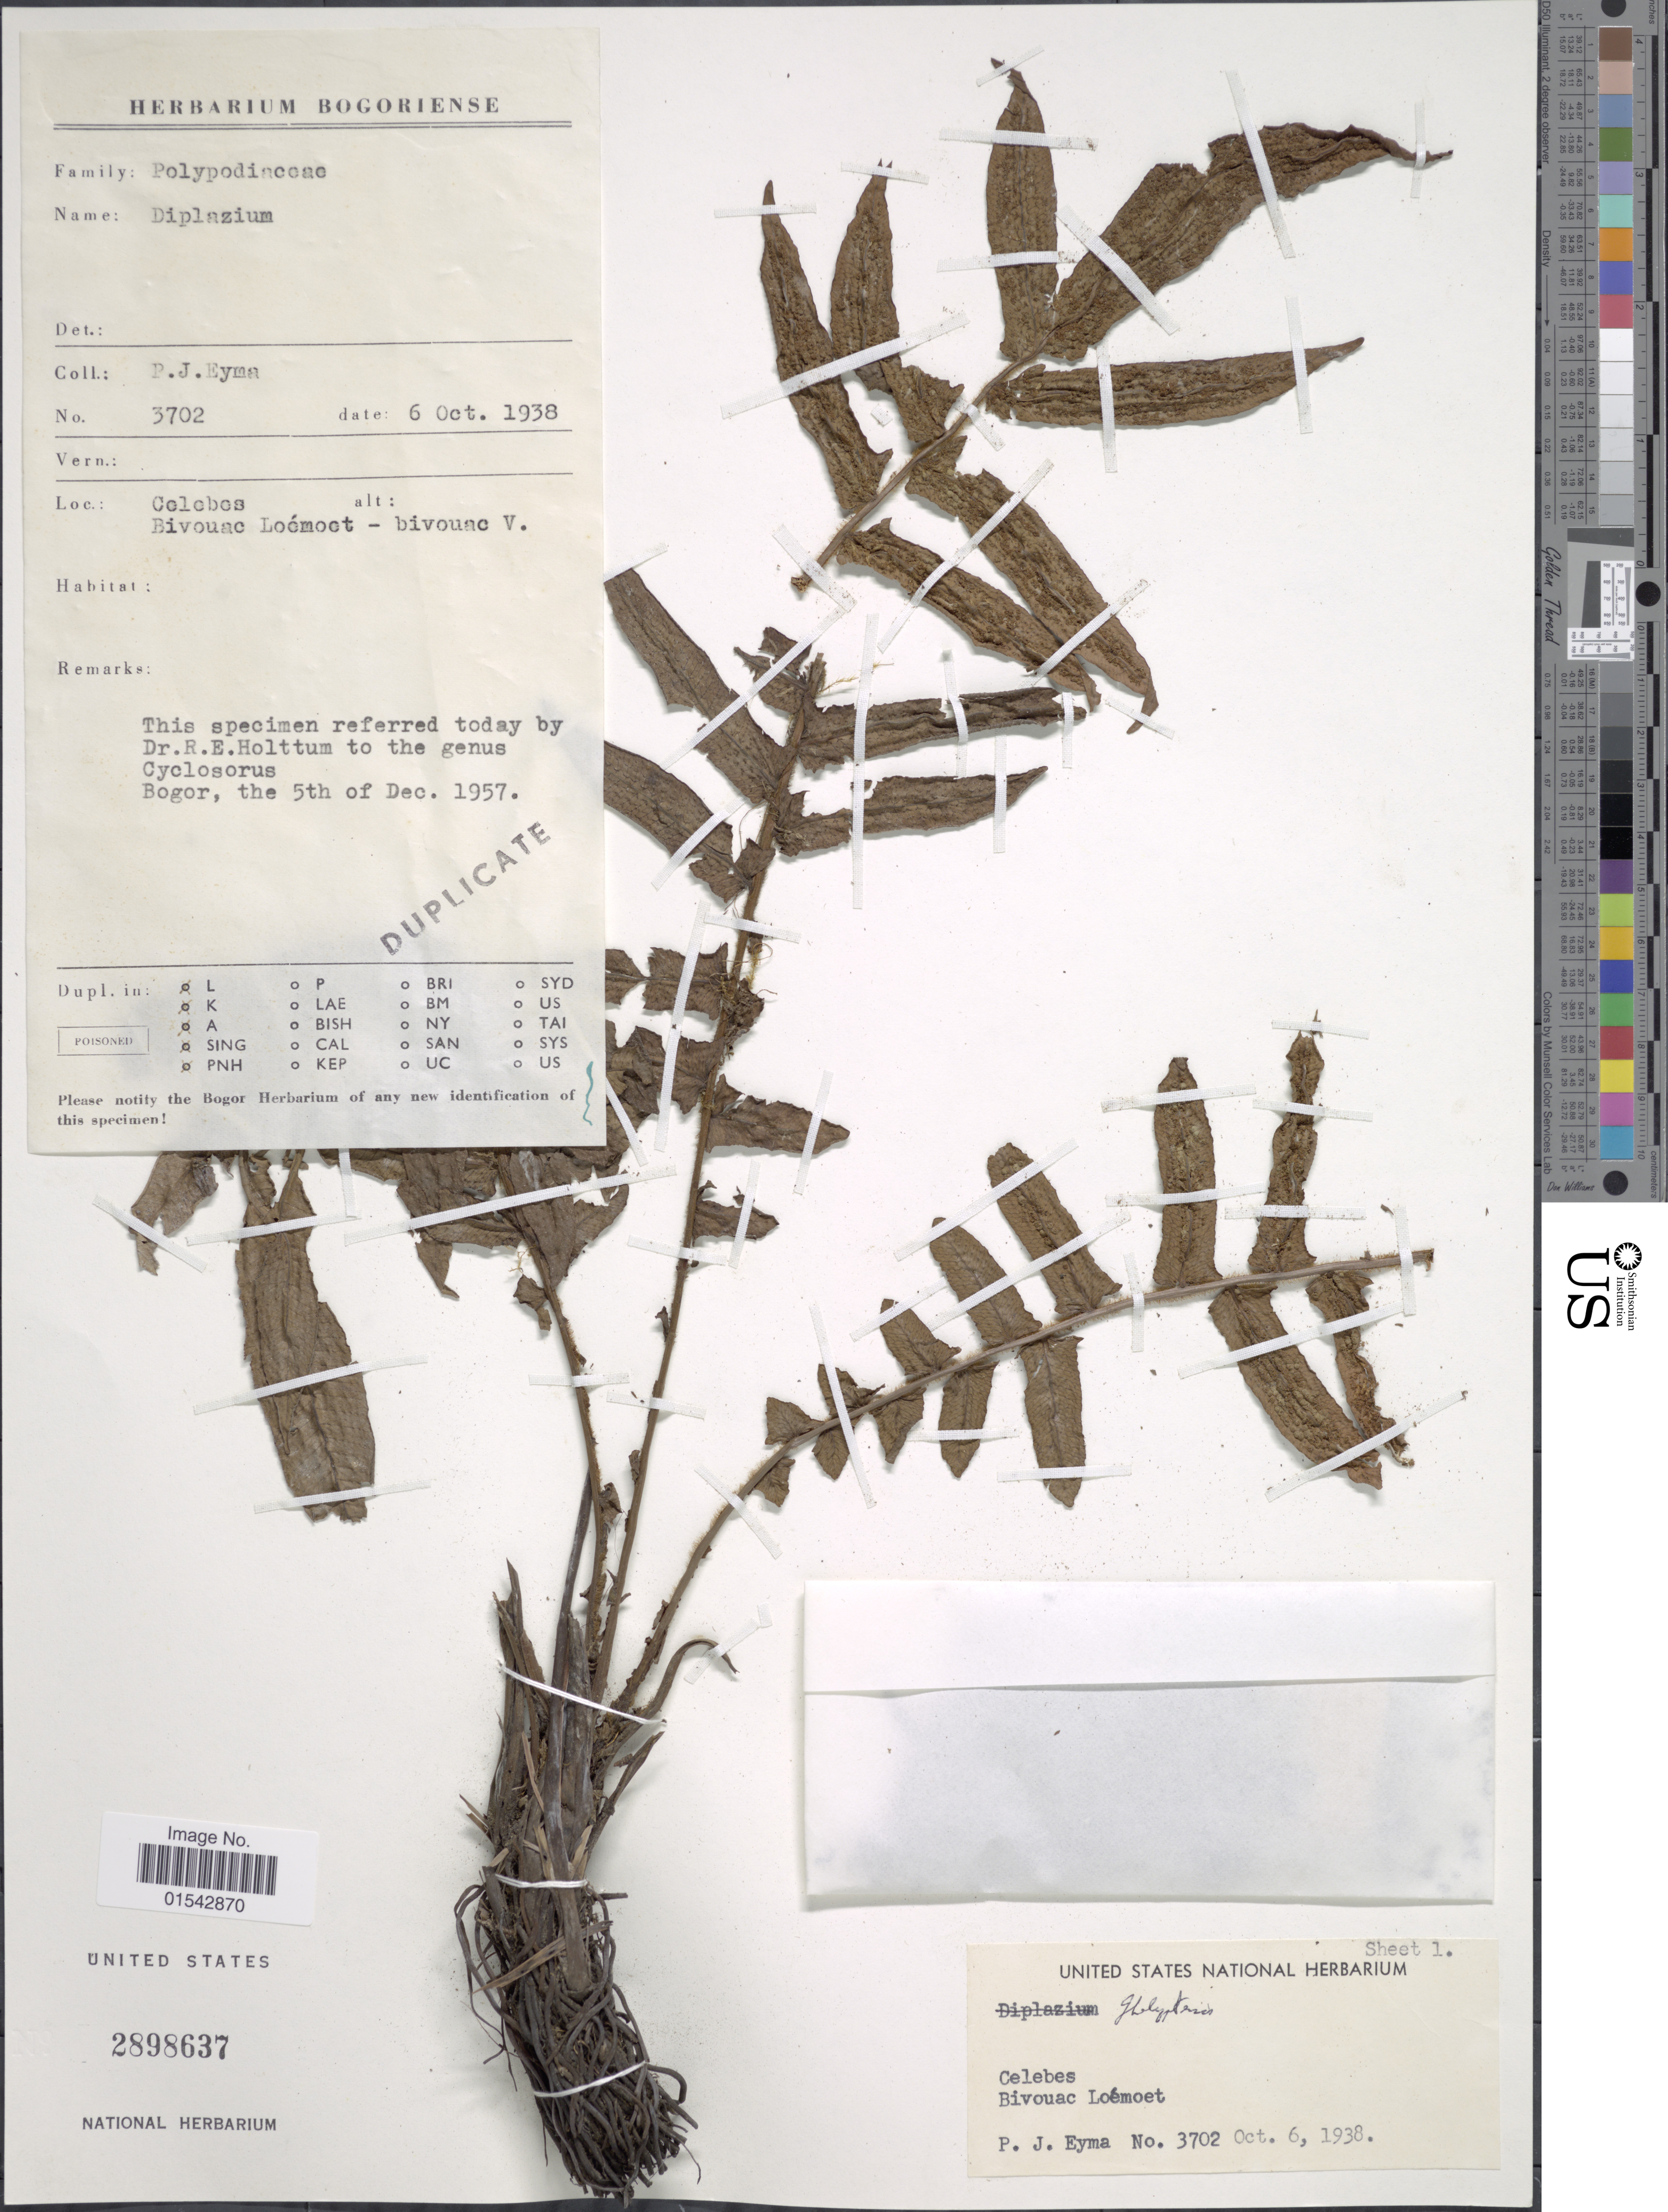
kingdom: Plantae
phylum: Tracheophyta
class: Polypodiopsida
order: Polypodiales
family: Thelypteridaceae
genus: Cyclosorus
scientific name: Cyclosorus sp.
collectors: P. J. Eyma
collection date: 1938-10-06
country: Indonesia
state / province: Sumatra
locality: Celebes, Bivouac Loemoet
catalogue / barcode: US 2898637